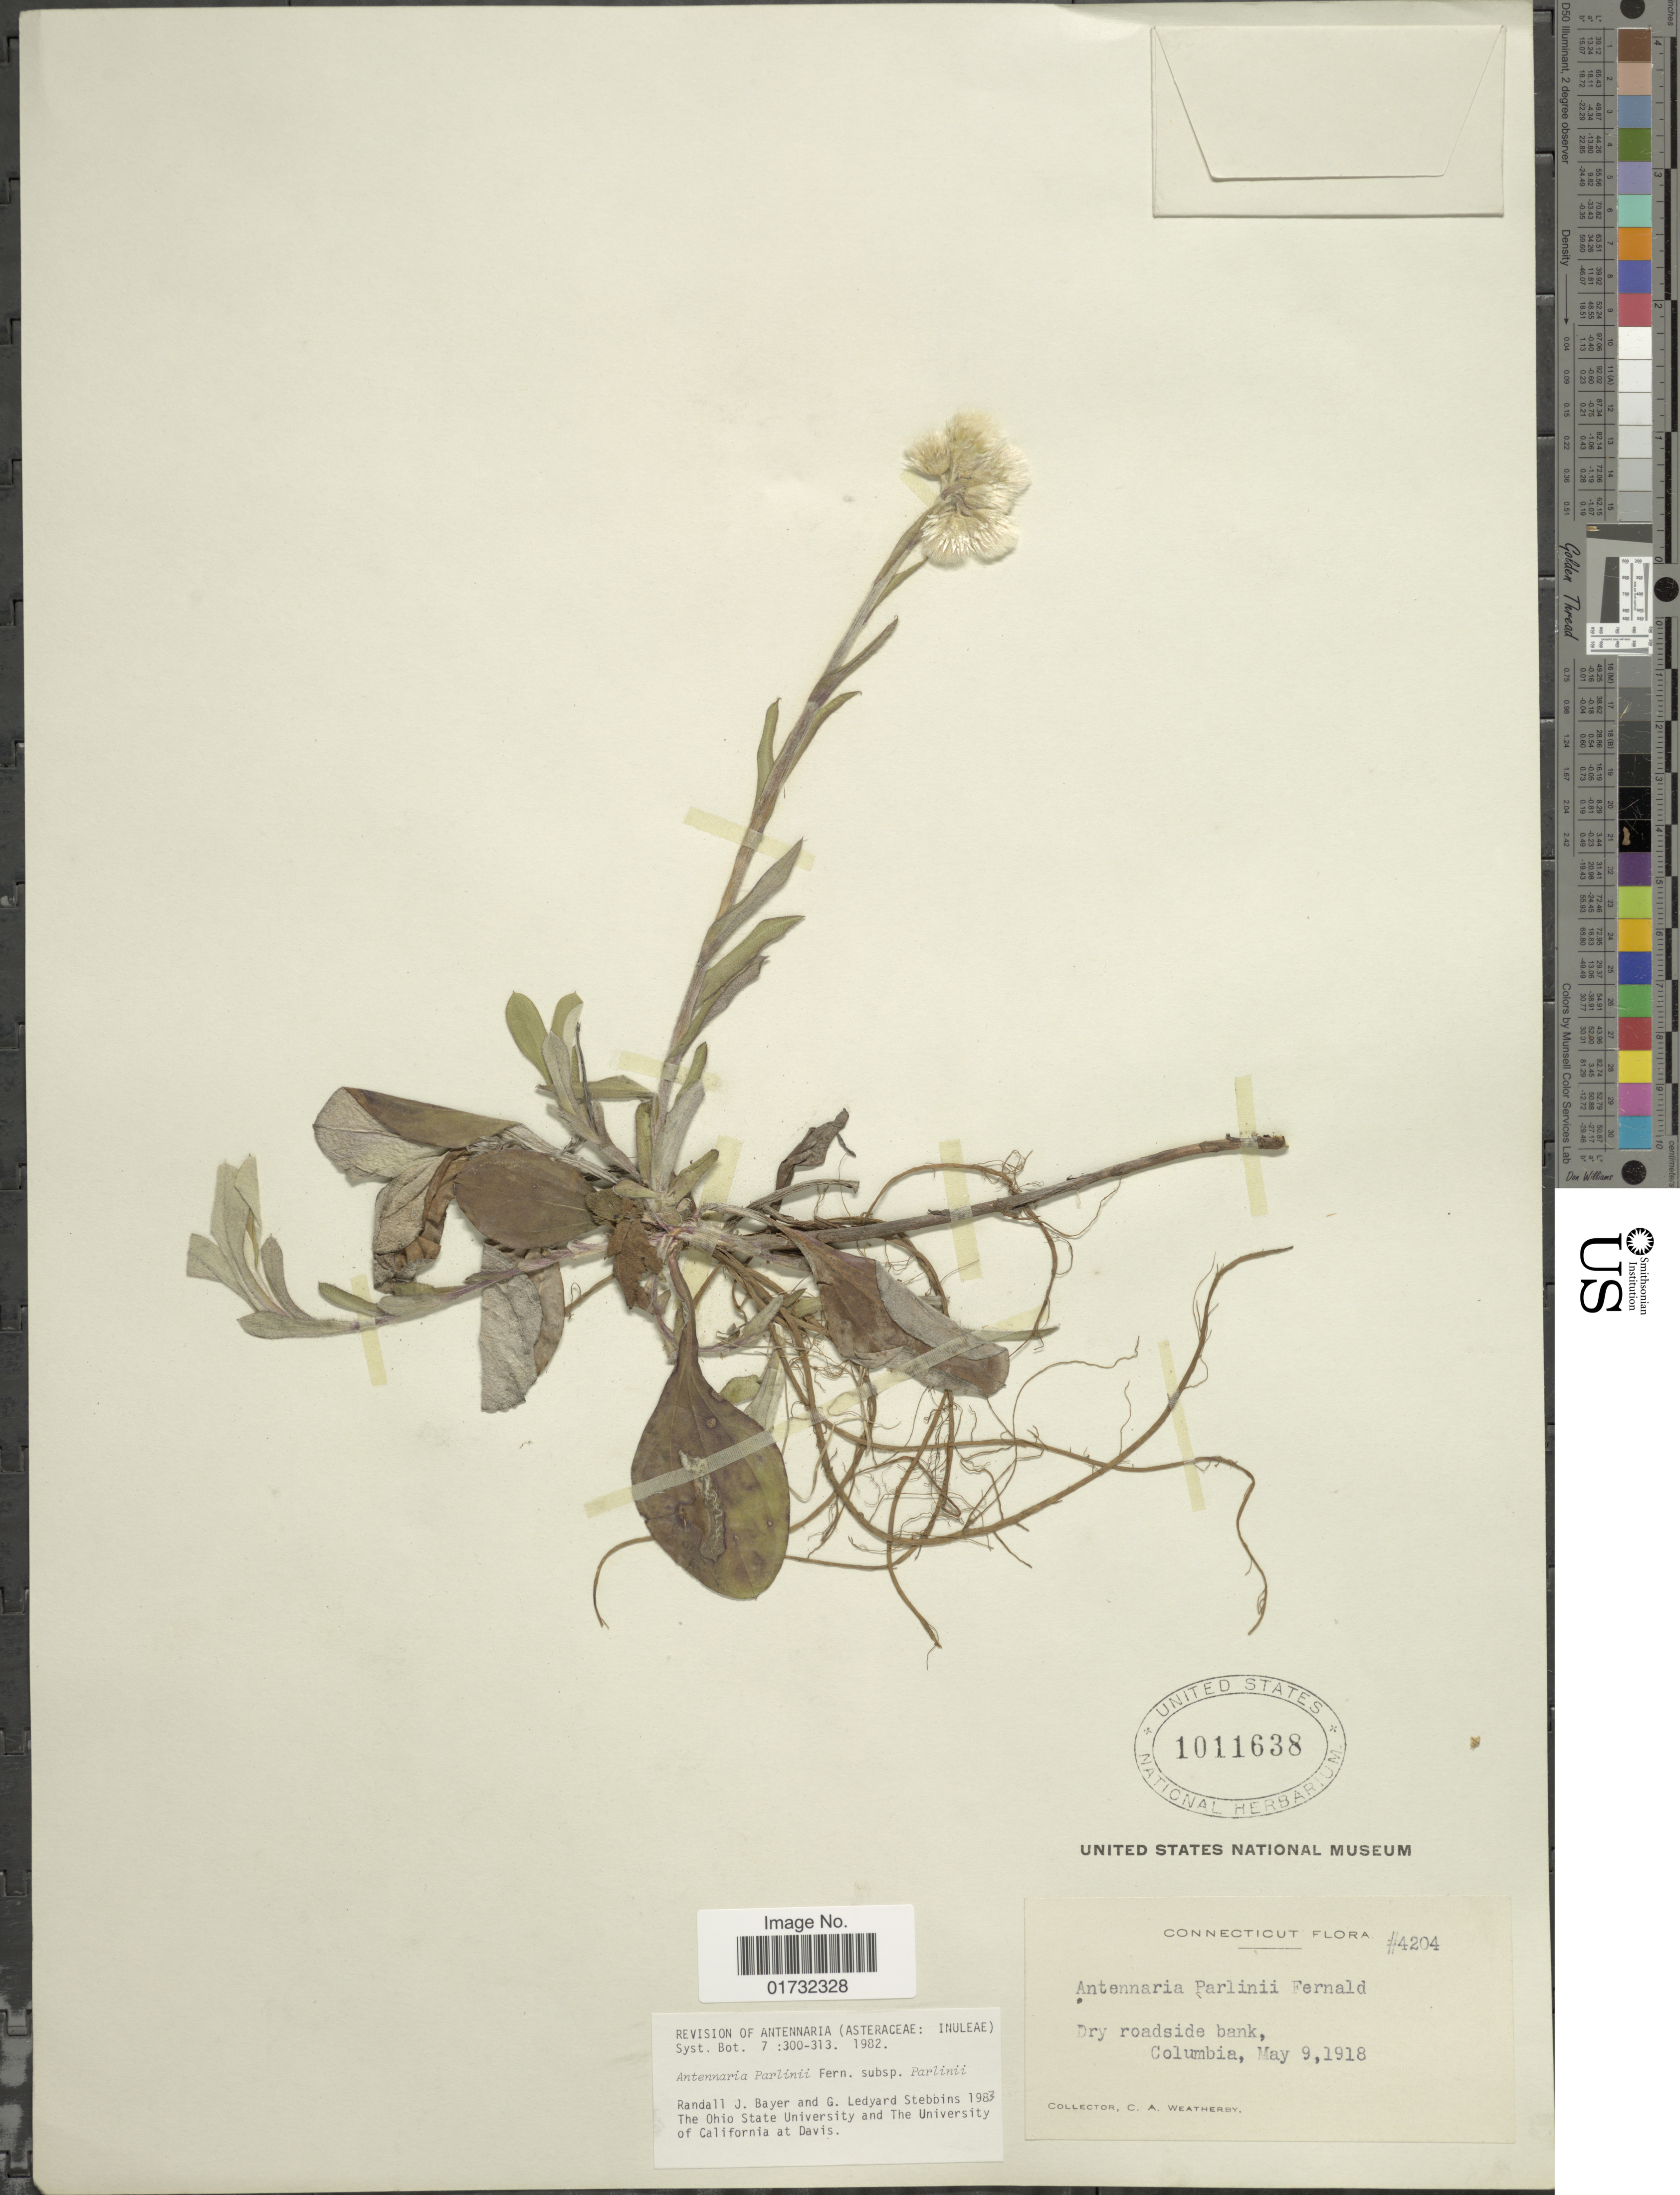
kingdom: Plantae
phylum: Tracheophyta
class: Magnoliopsida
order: Asterales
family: Asteraceae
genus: Antennaria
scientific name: Antennaria parlinii subsp. parlinii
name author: Fernald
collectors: C. A. Weatherby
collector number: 4204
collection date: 1918-05-09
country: United States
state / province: Connecticut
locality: Columbia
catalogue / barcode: US 1011638